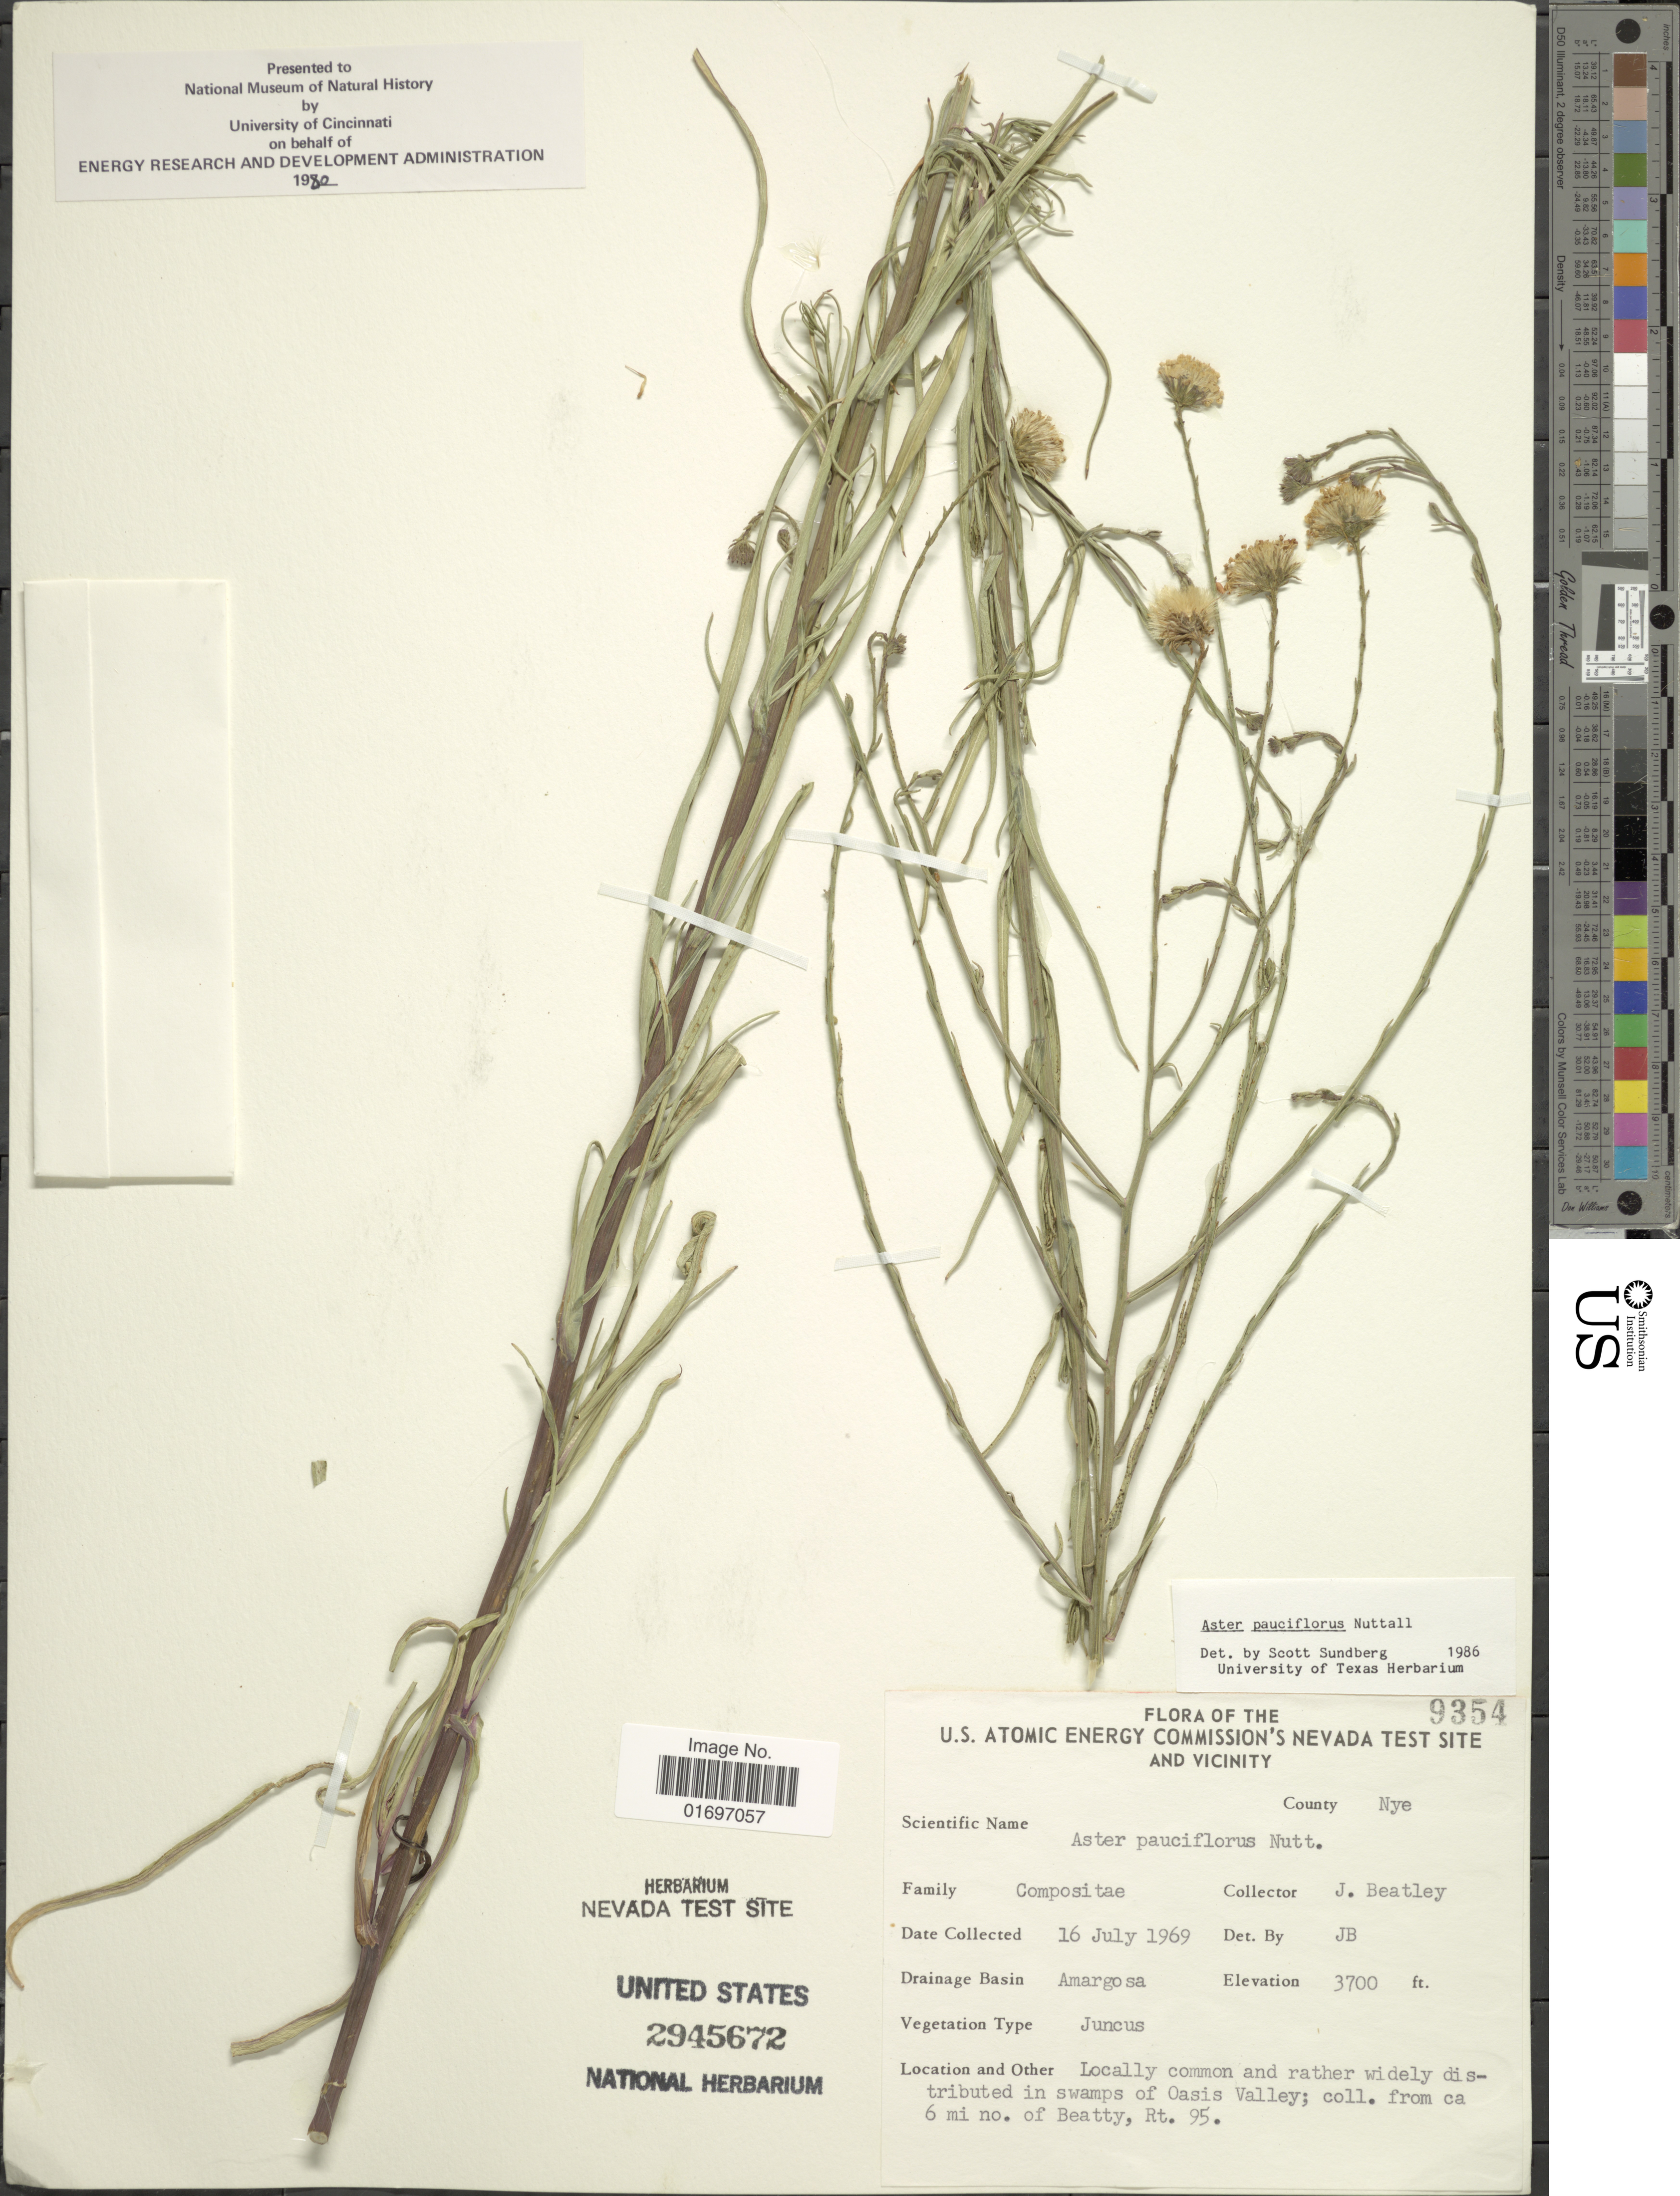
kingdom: Plantae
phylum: Tracheophyta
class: Magnoliopsida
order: Asterales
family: Asteraceae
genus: Almutaster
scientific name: Almutaster pauciflorus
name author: (Nutt.) Á. Löve & D. Löve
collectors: J. C. Beatley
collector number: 9354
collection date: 1969-07-16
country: United States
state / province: Nevada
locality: U.S. Atomic Energy Commission's Nevada Test Site and Vicinity. County Nye. Drainage Basin Amargosa. Locally common and rather widely distributed in swamps of Oasis Valley; coll. from ca 6 mi no. of Beatty, Rt. 95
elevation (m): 1128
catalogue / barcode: US 2945672